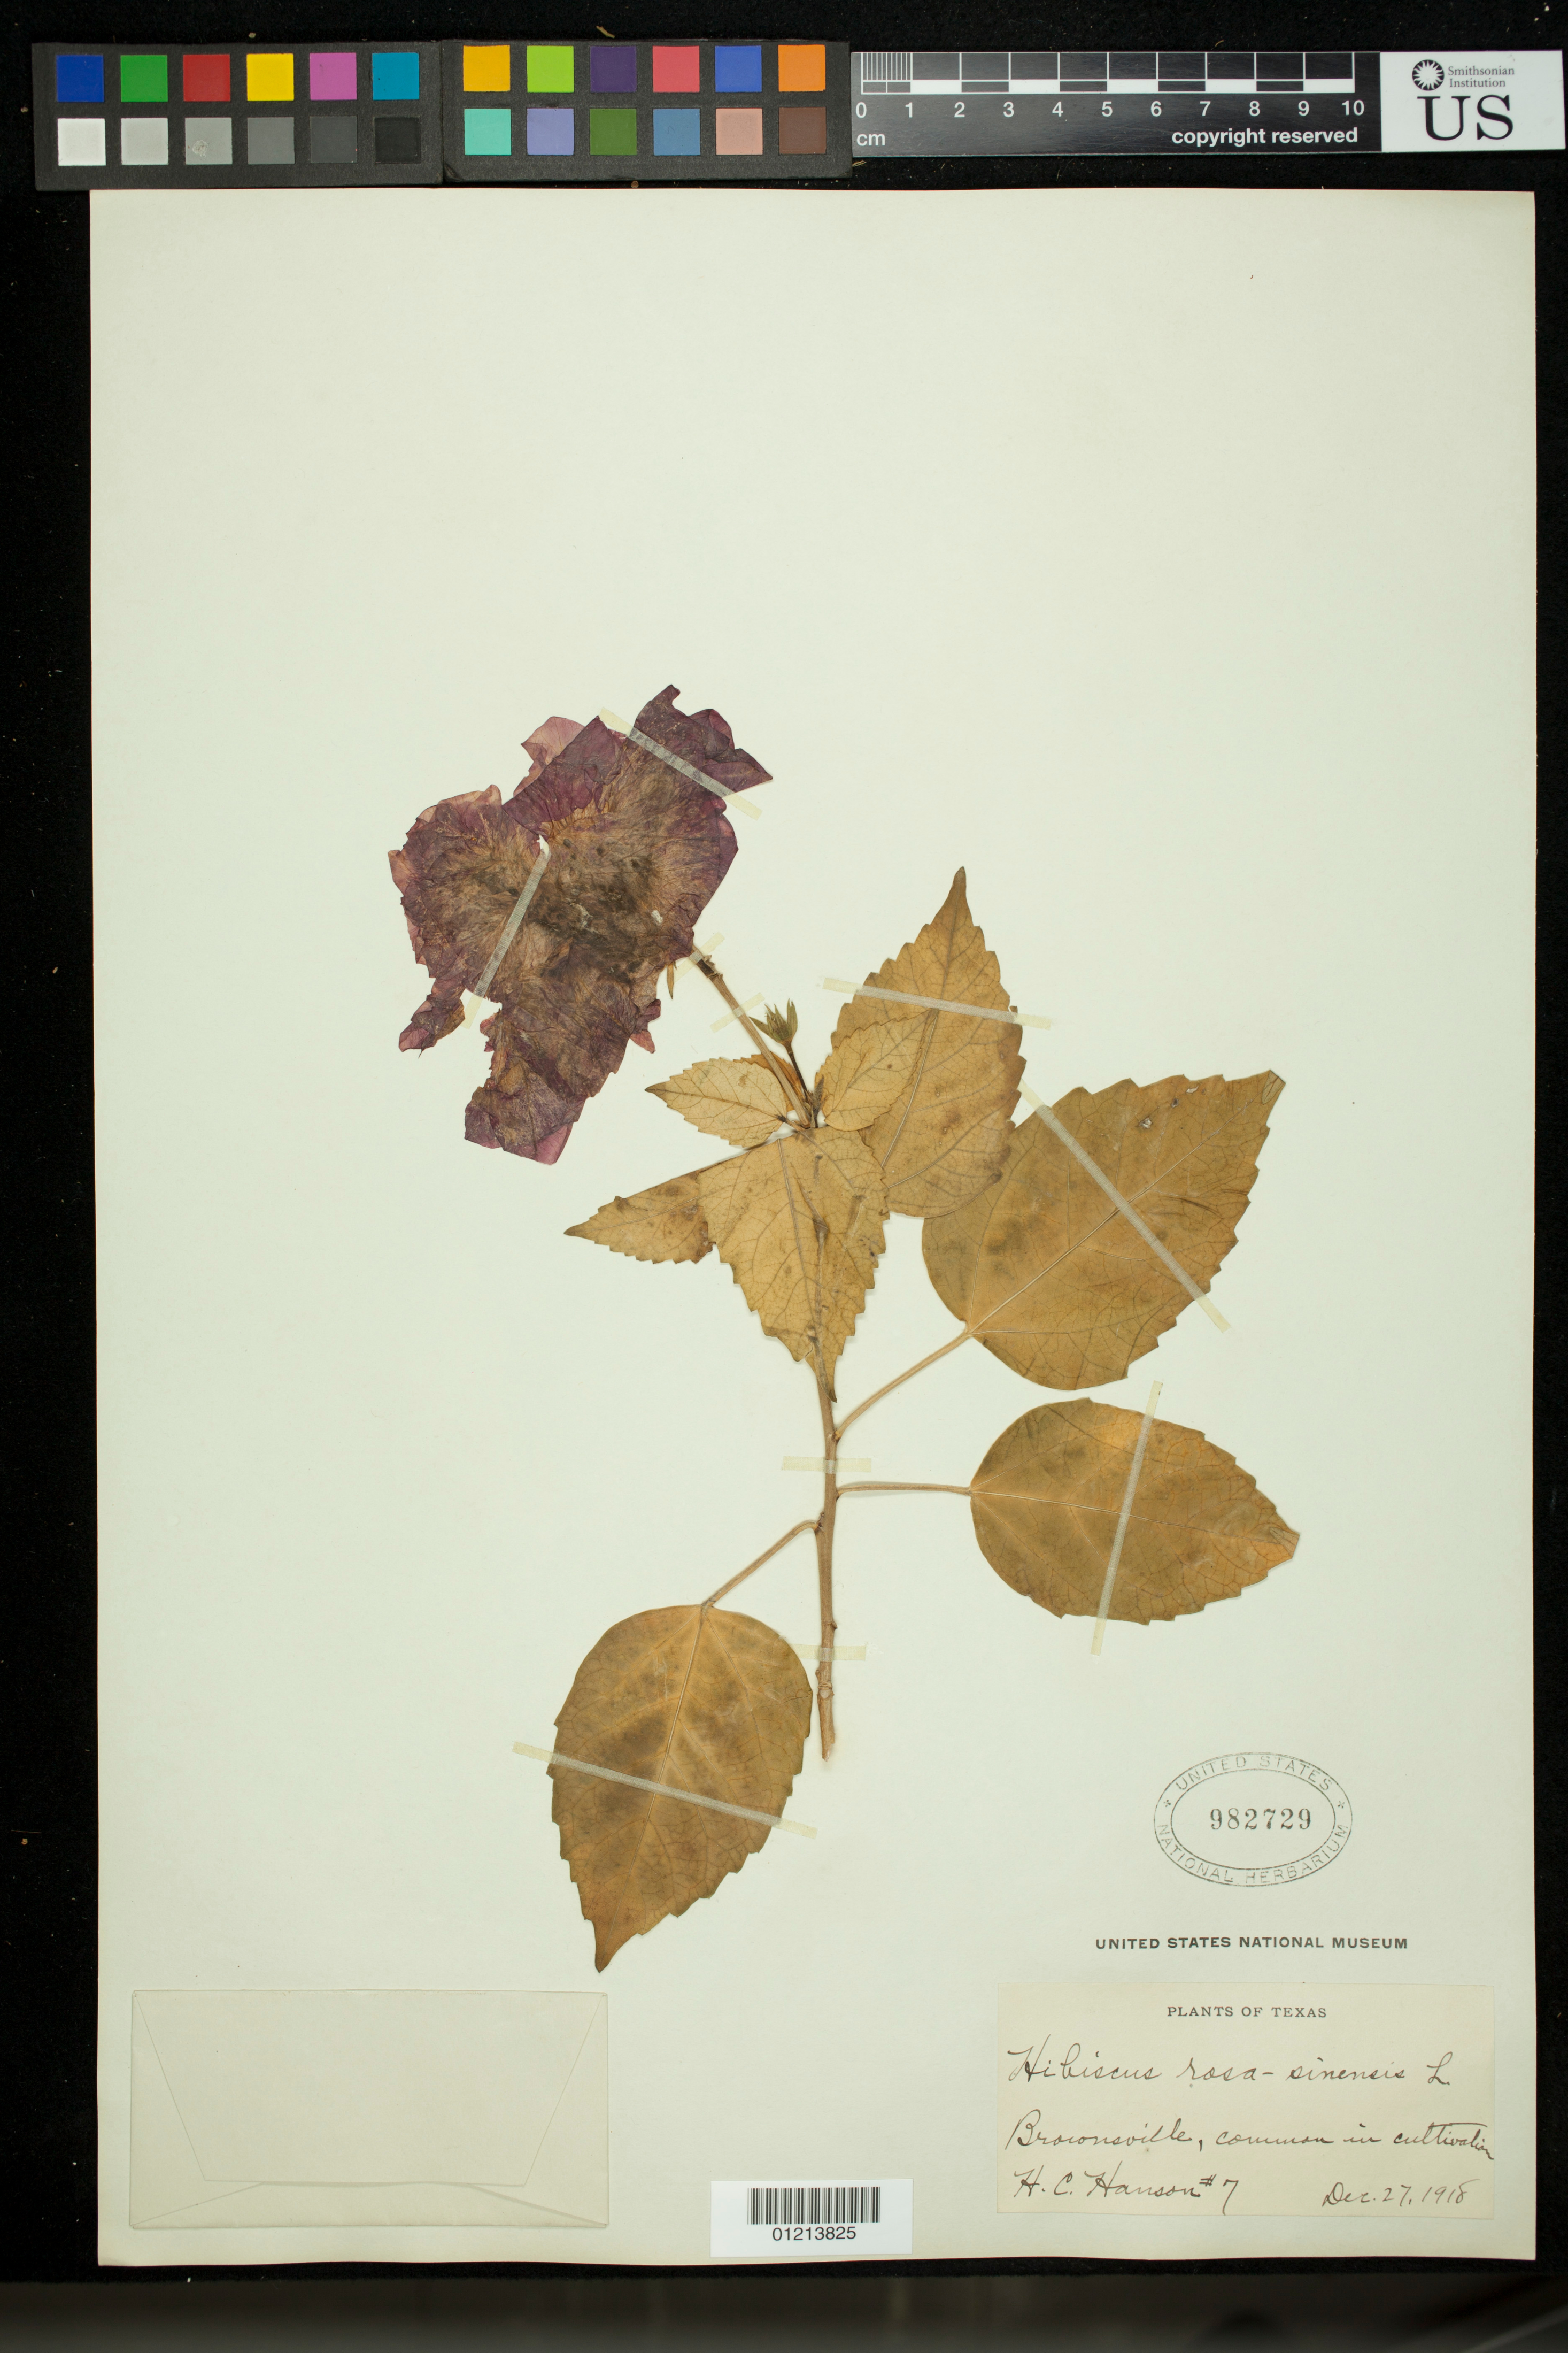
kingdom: Plantae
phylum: Tracheophyta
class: Magnoliopsida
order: Malvales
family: Malvaceae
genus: Hibiscus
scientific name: Hibiscus radiatus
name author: Cav.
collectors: H. C. Hansen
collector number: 7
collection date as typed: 27 Dec 1918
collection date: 1918-12-27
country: United States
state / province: Texas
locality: Brownsville, common in cultivation.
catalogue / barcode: US 982729